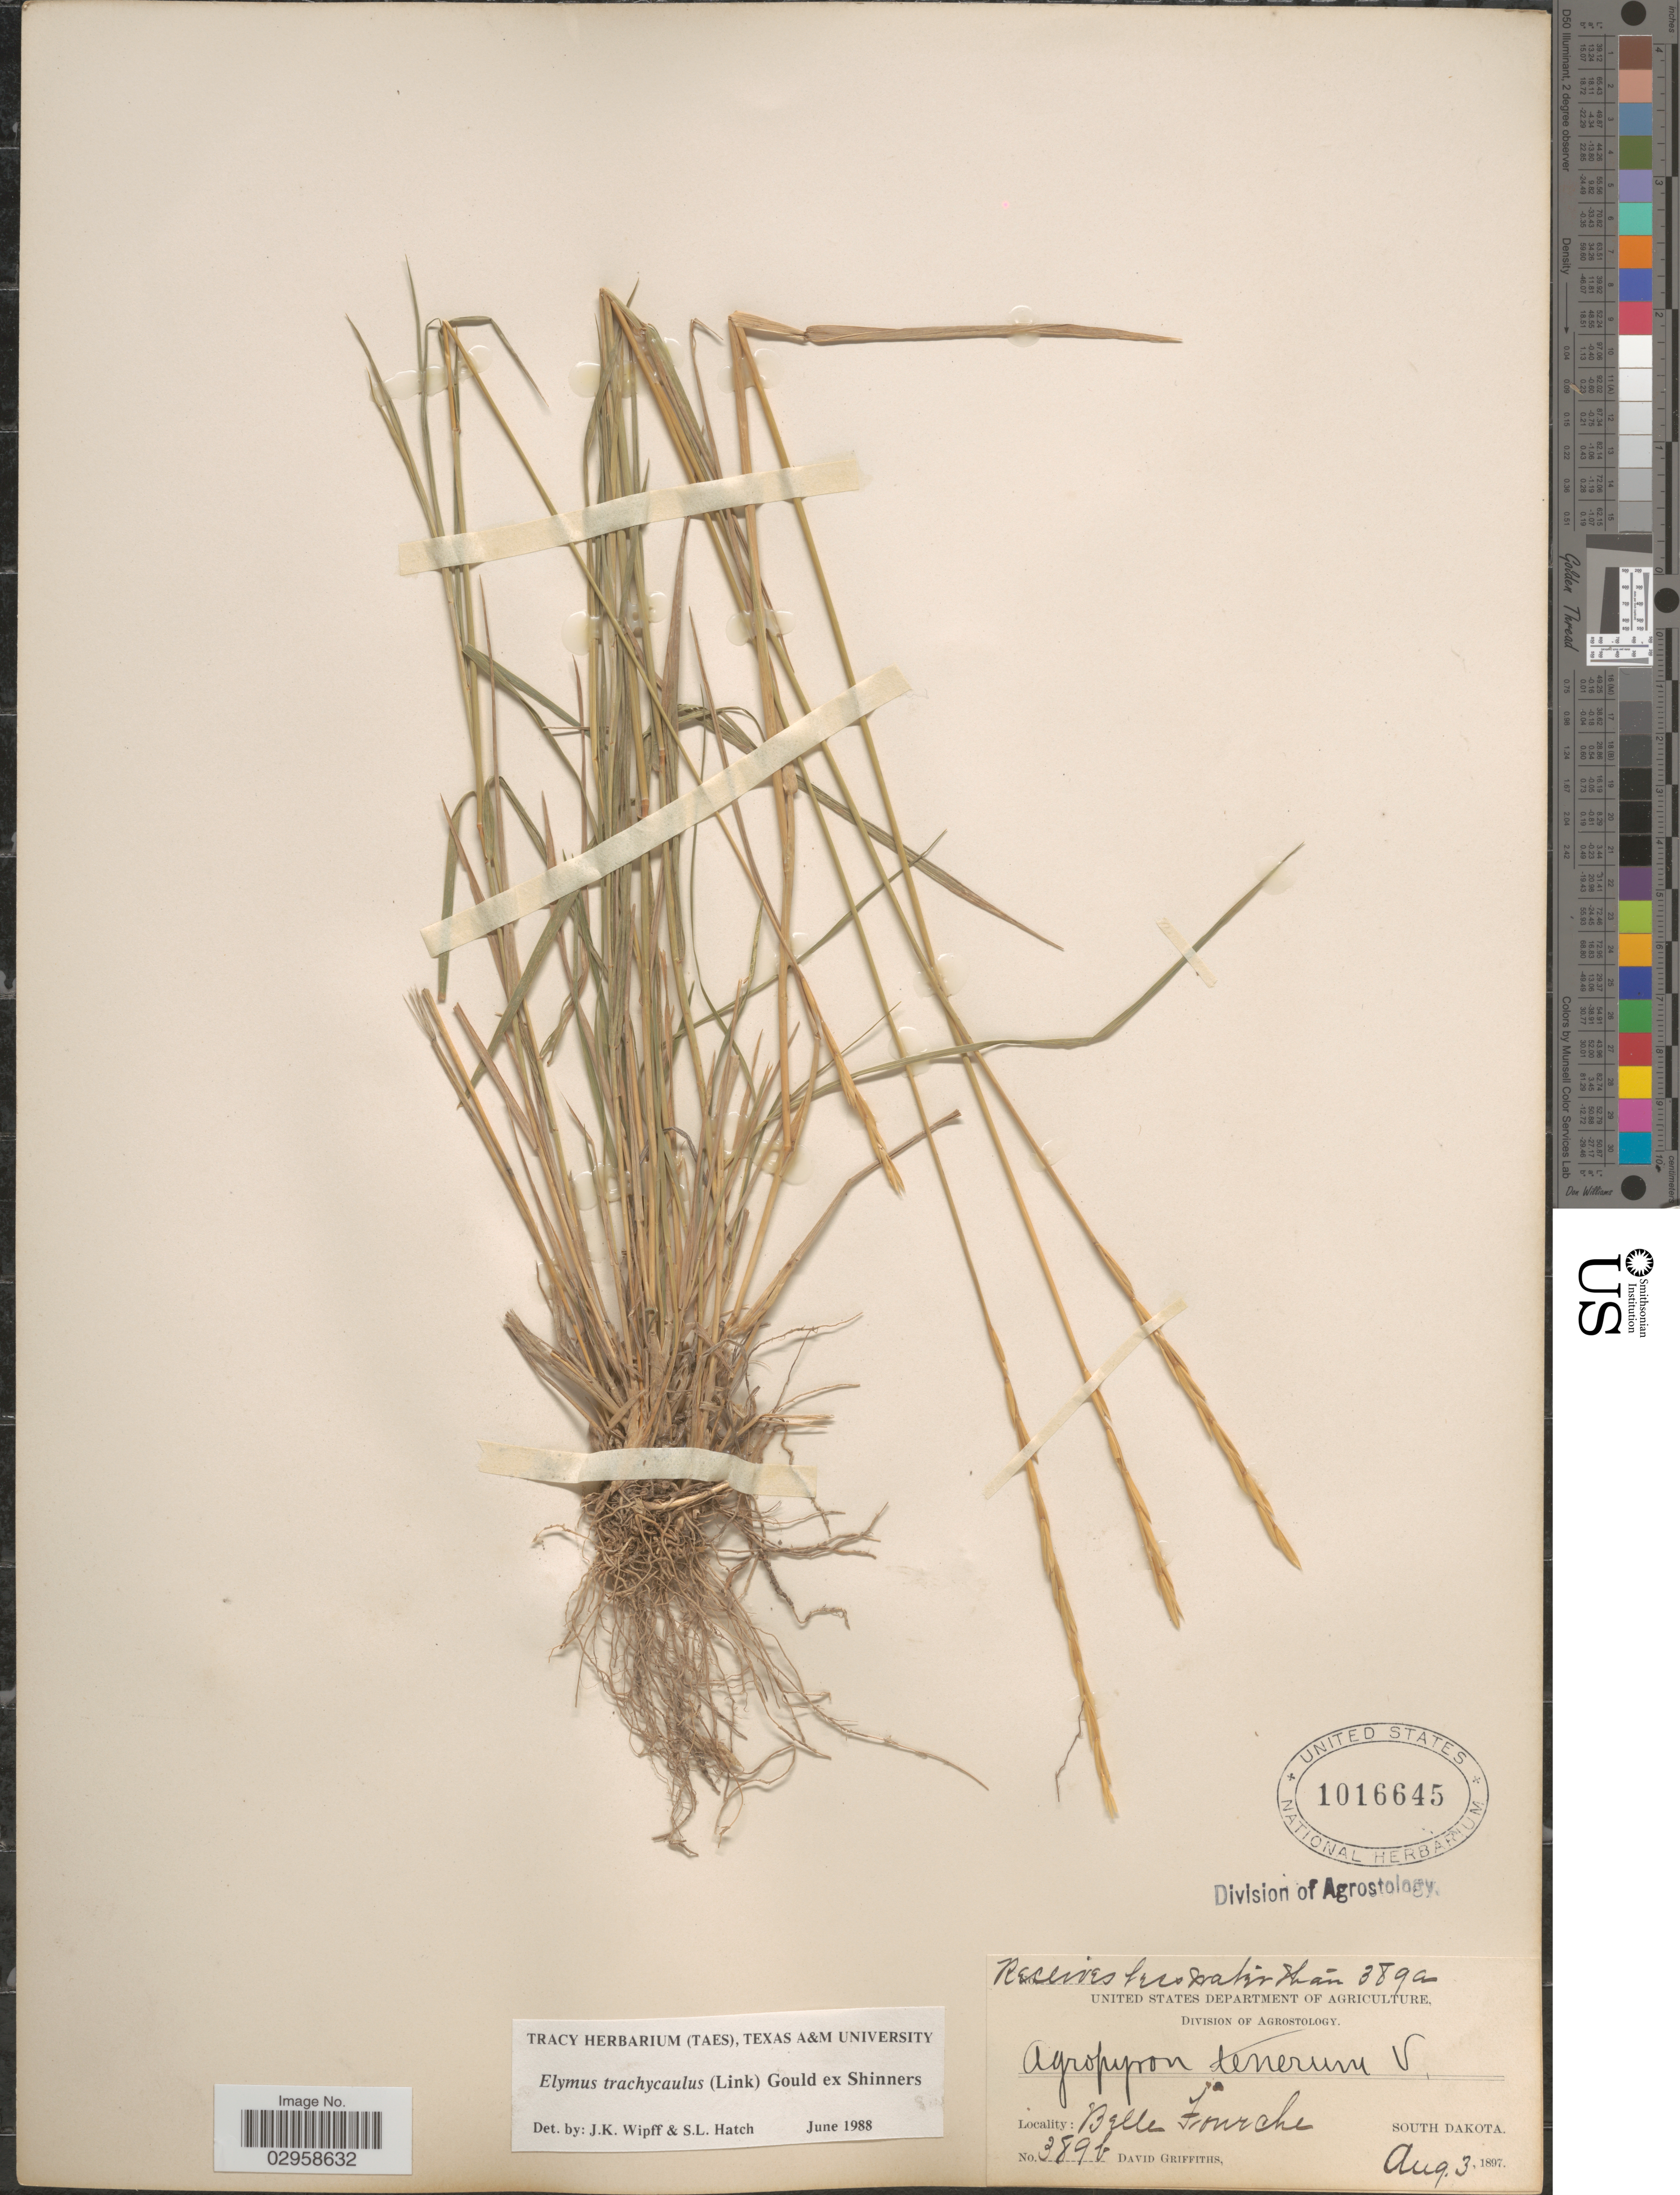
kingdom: Plantae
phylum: Tracheophyta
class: Liliopsida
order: Poales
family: Poaceae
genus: Elymus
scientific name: Elymus trachycaulus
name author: (Link) Gould ex Shinners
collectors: D. Griffiths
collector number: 389b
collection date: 1897-08-03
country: United States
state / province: South Dakota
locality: Belle Fourche.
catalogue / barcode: US 1016645